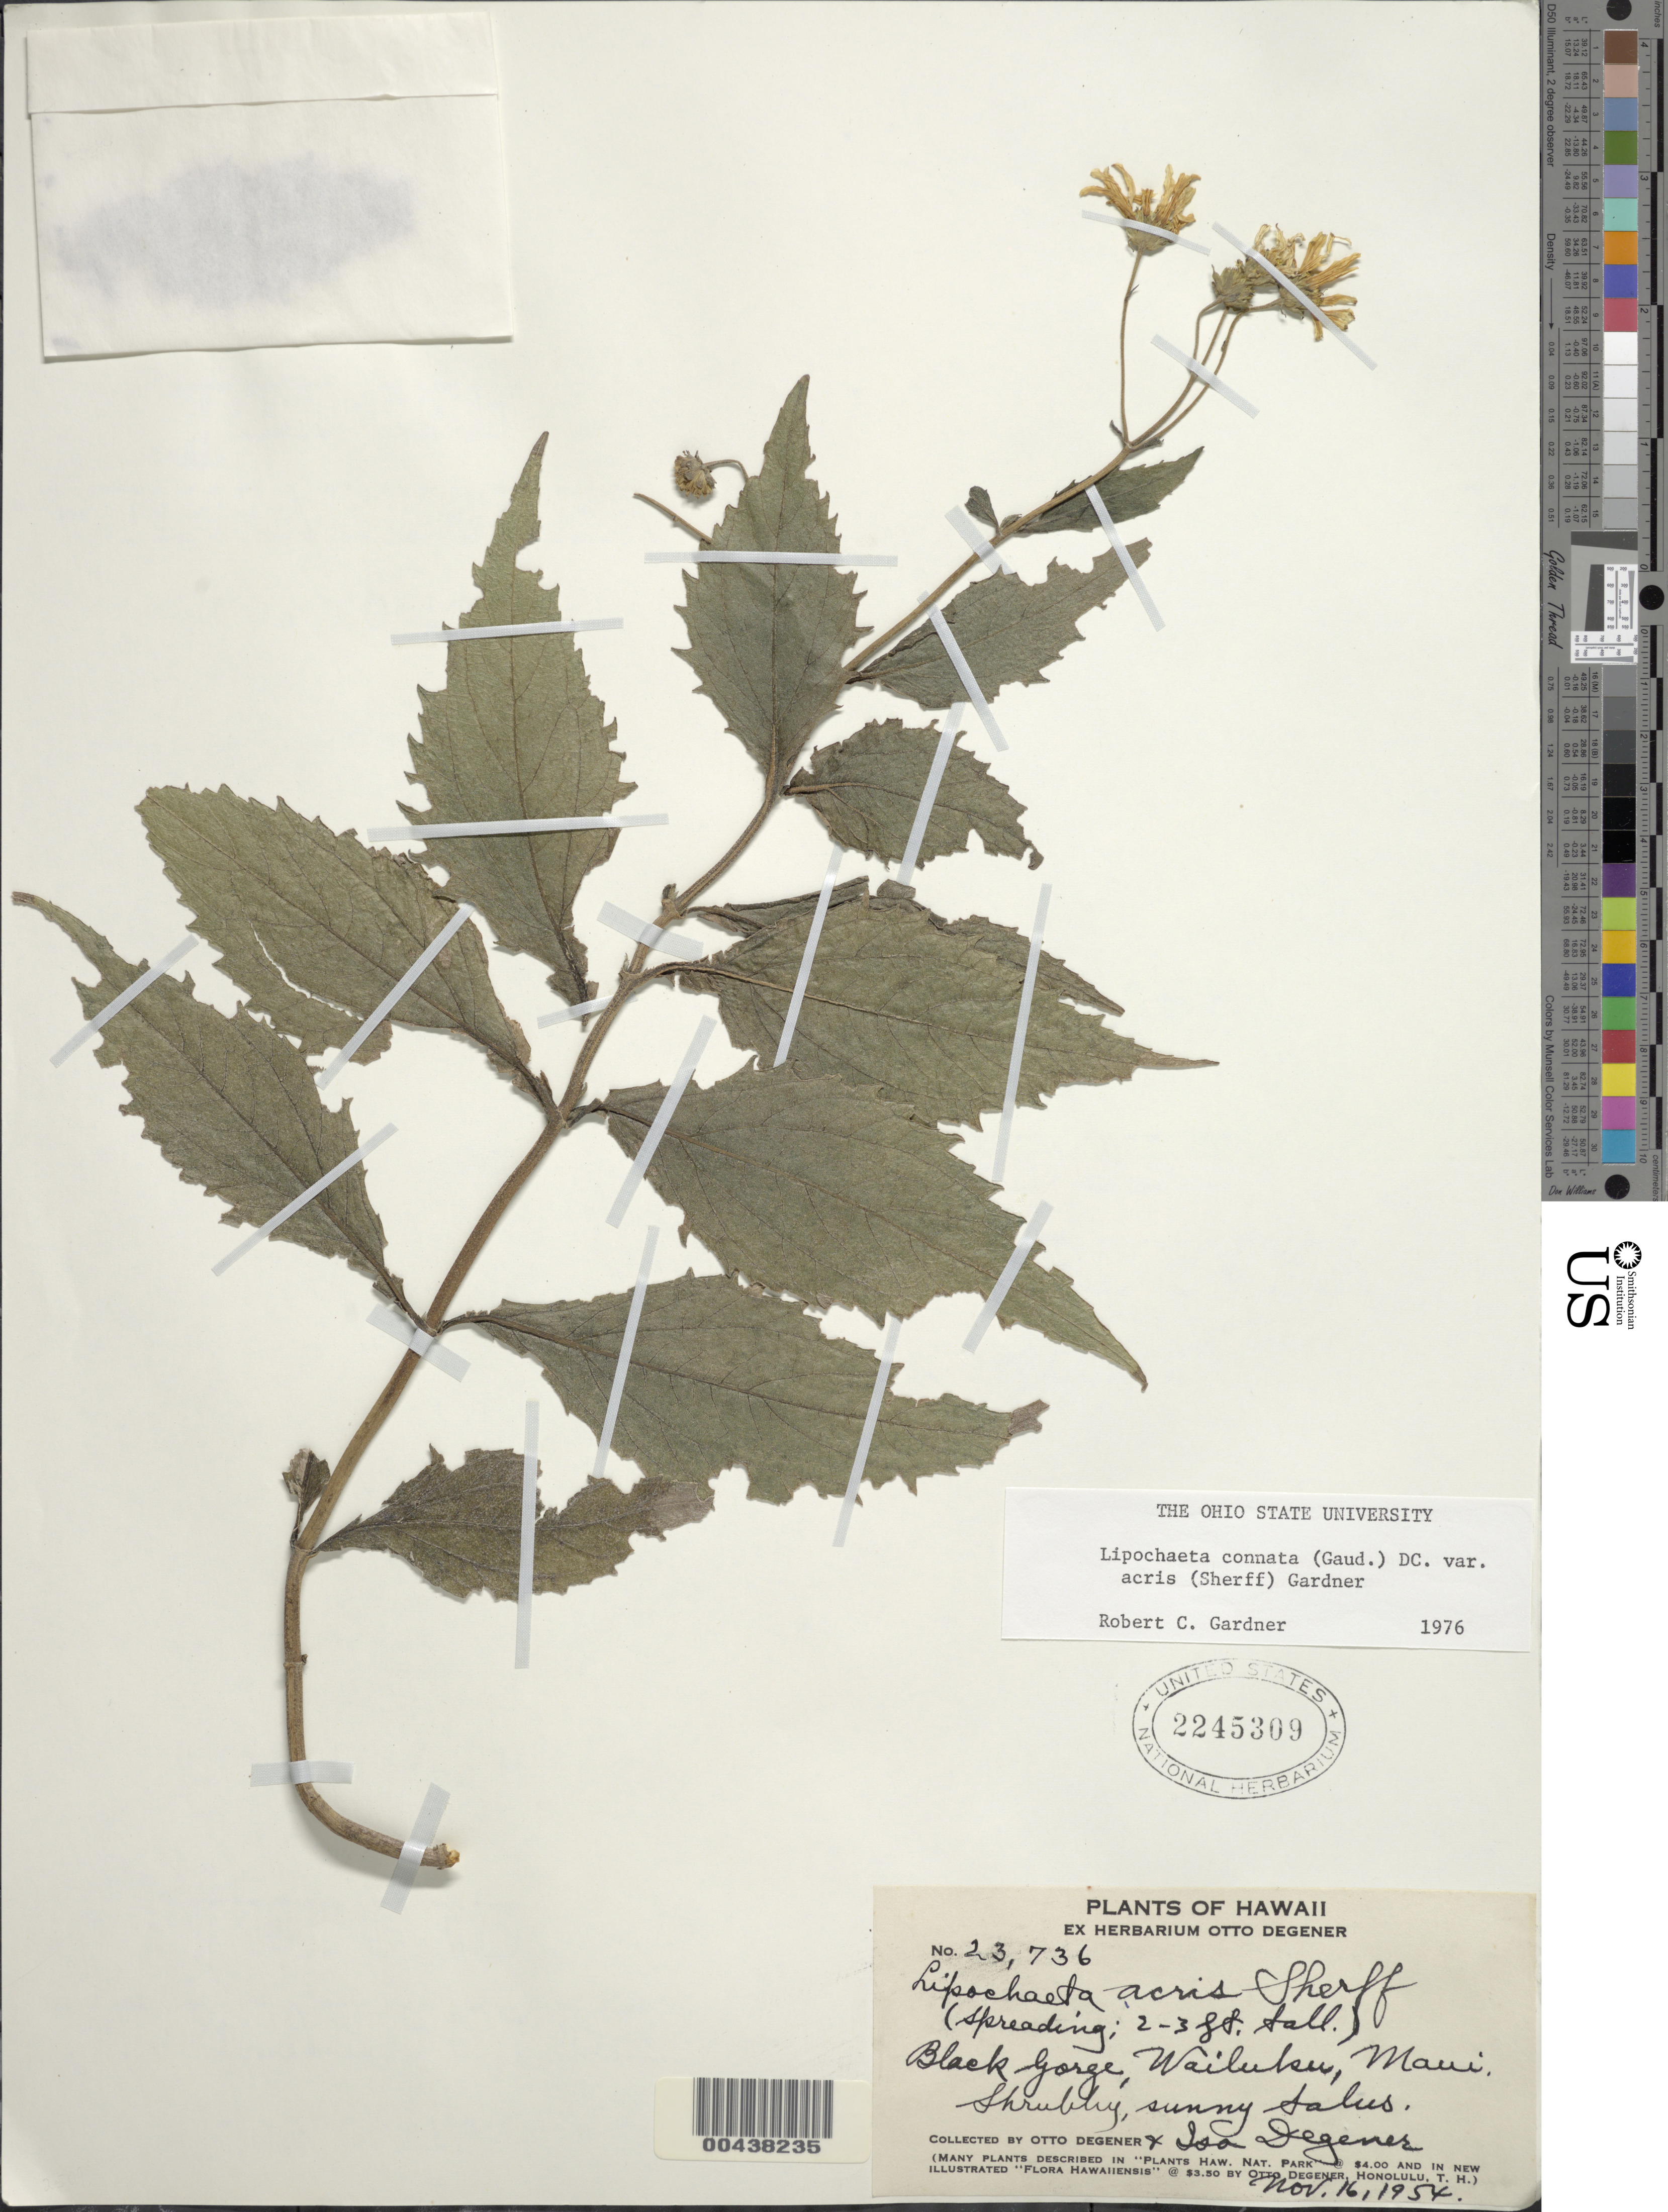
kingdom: Plantae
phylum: Tracheophyta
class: Magnoliopsida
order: Asterales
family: Asteraceae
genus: Lipochaeta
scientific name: Lipochaeta connata subsp. acris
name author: (Sherff) W.L. Wagner & H. Rob.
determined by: Gardner, R. C.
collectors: O. Degener & I. Degener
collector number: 23736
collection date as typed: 16 Nov 1954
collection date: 1954-11-16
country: United States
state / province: Hawaii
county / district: Maui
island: Maui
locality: Black Gorge, Wailuku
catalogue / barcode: US 2245309